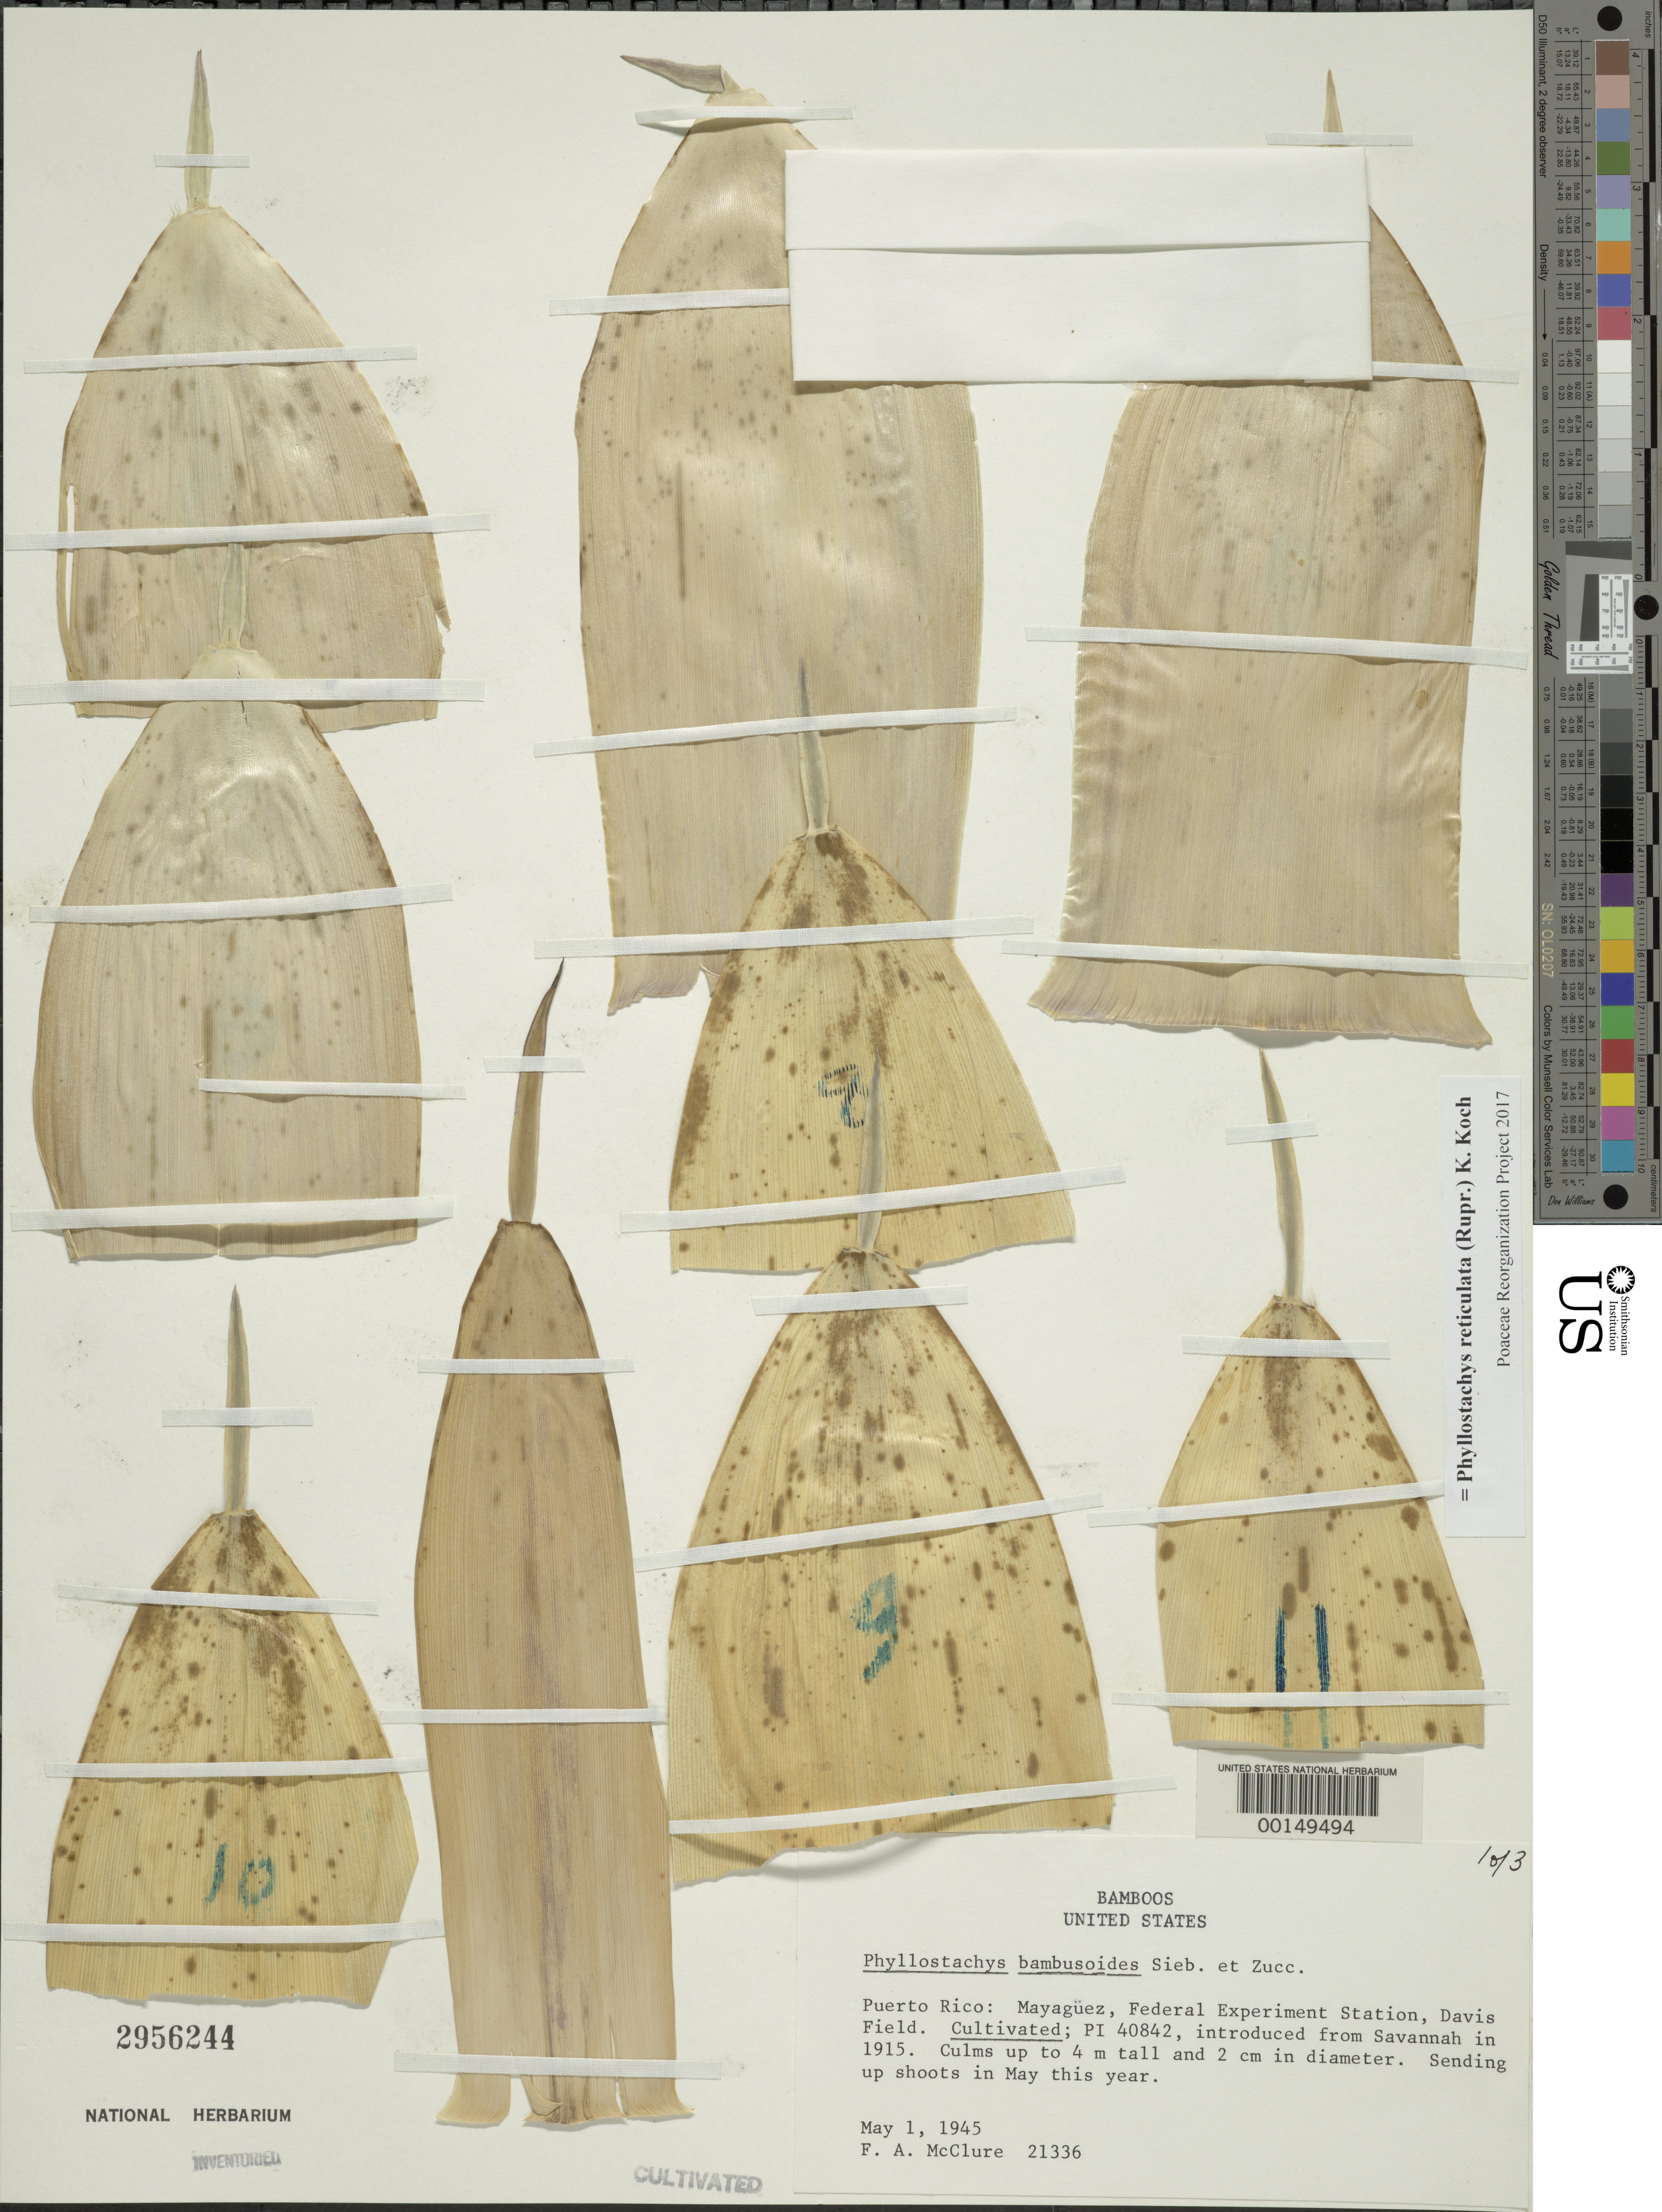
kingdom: Plantae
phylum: Tracheophyta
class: Liliopsida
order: Poales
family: Poaceae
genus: Phyllostachys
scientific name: Phyllostachys reticulata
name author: (Rupr.) K. Koch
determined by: Poaceae Reorganization Project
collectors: F. A. McClure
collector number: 21336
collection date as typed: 01 May 1945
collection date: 1945-05-01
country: Puerto Rico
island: Greater Antilles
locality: Mayaguez, federal experiment station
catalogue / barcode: US 2956244